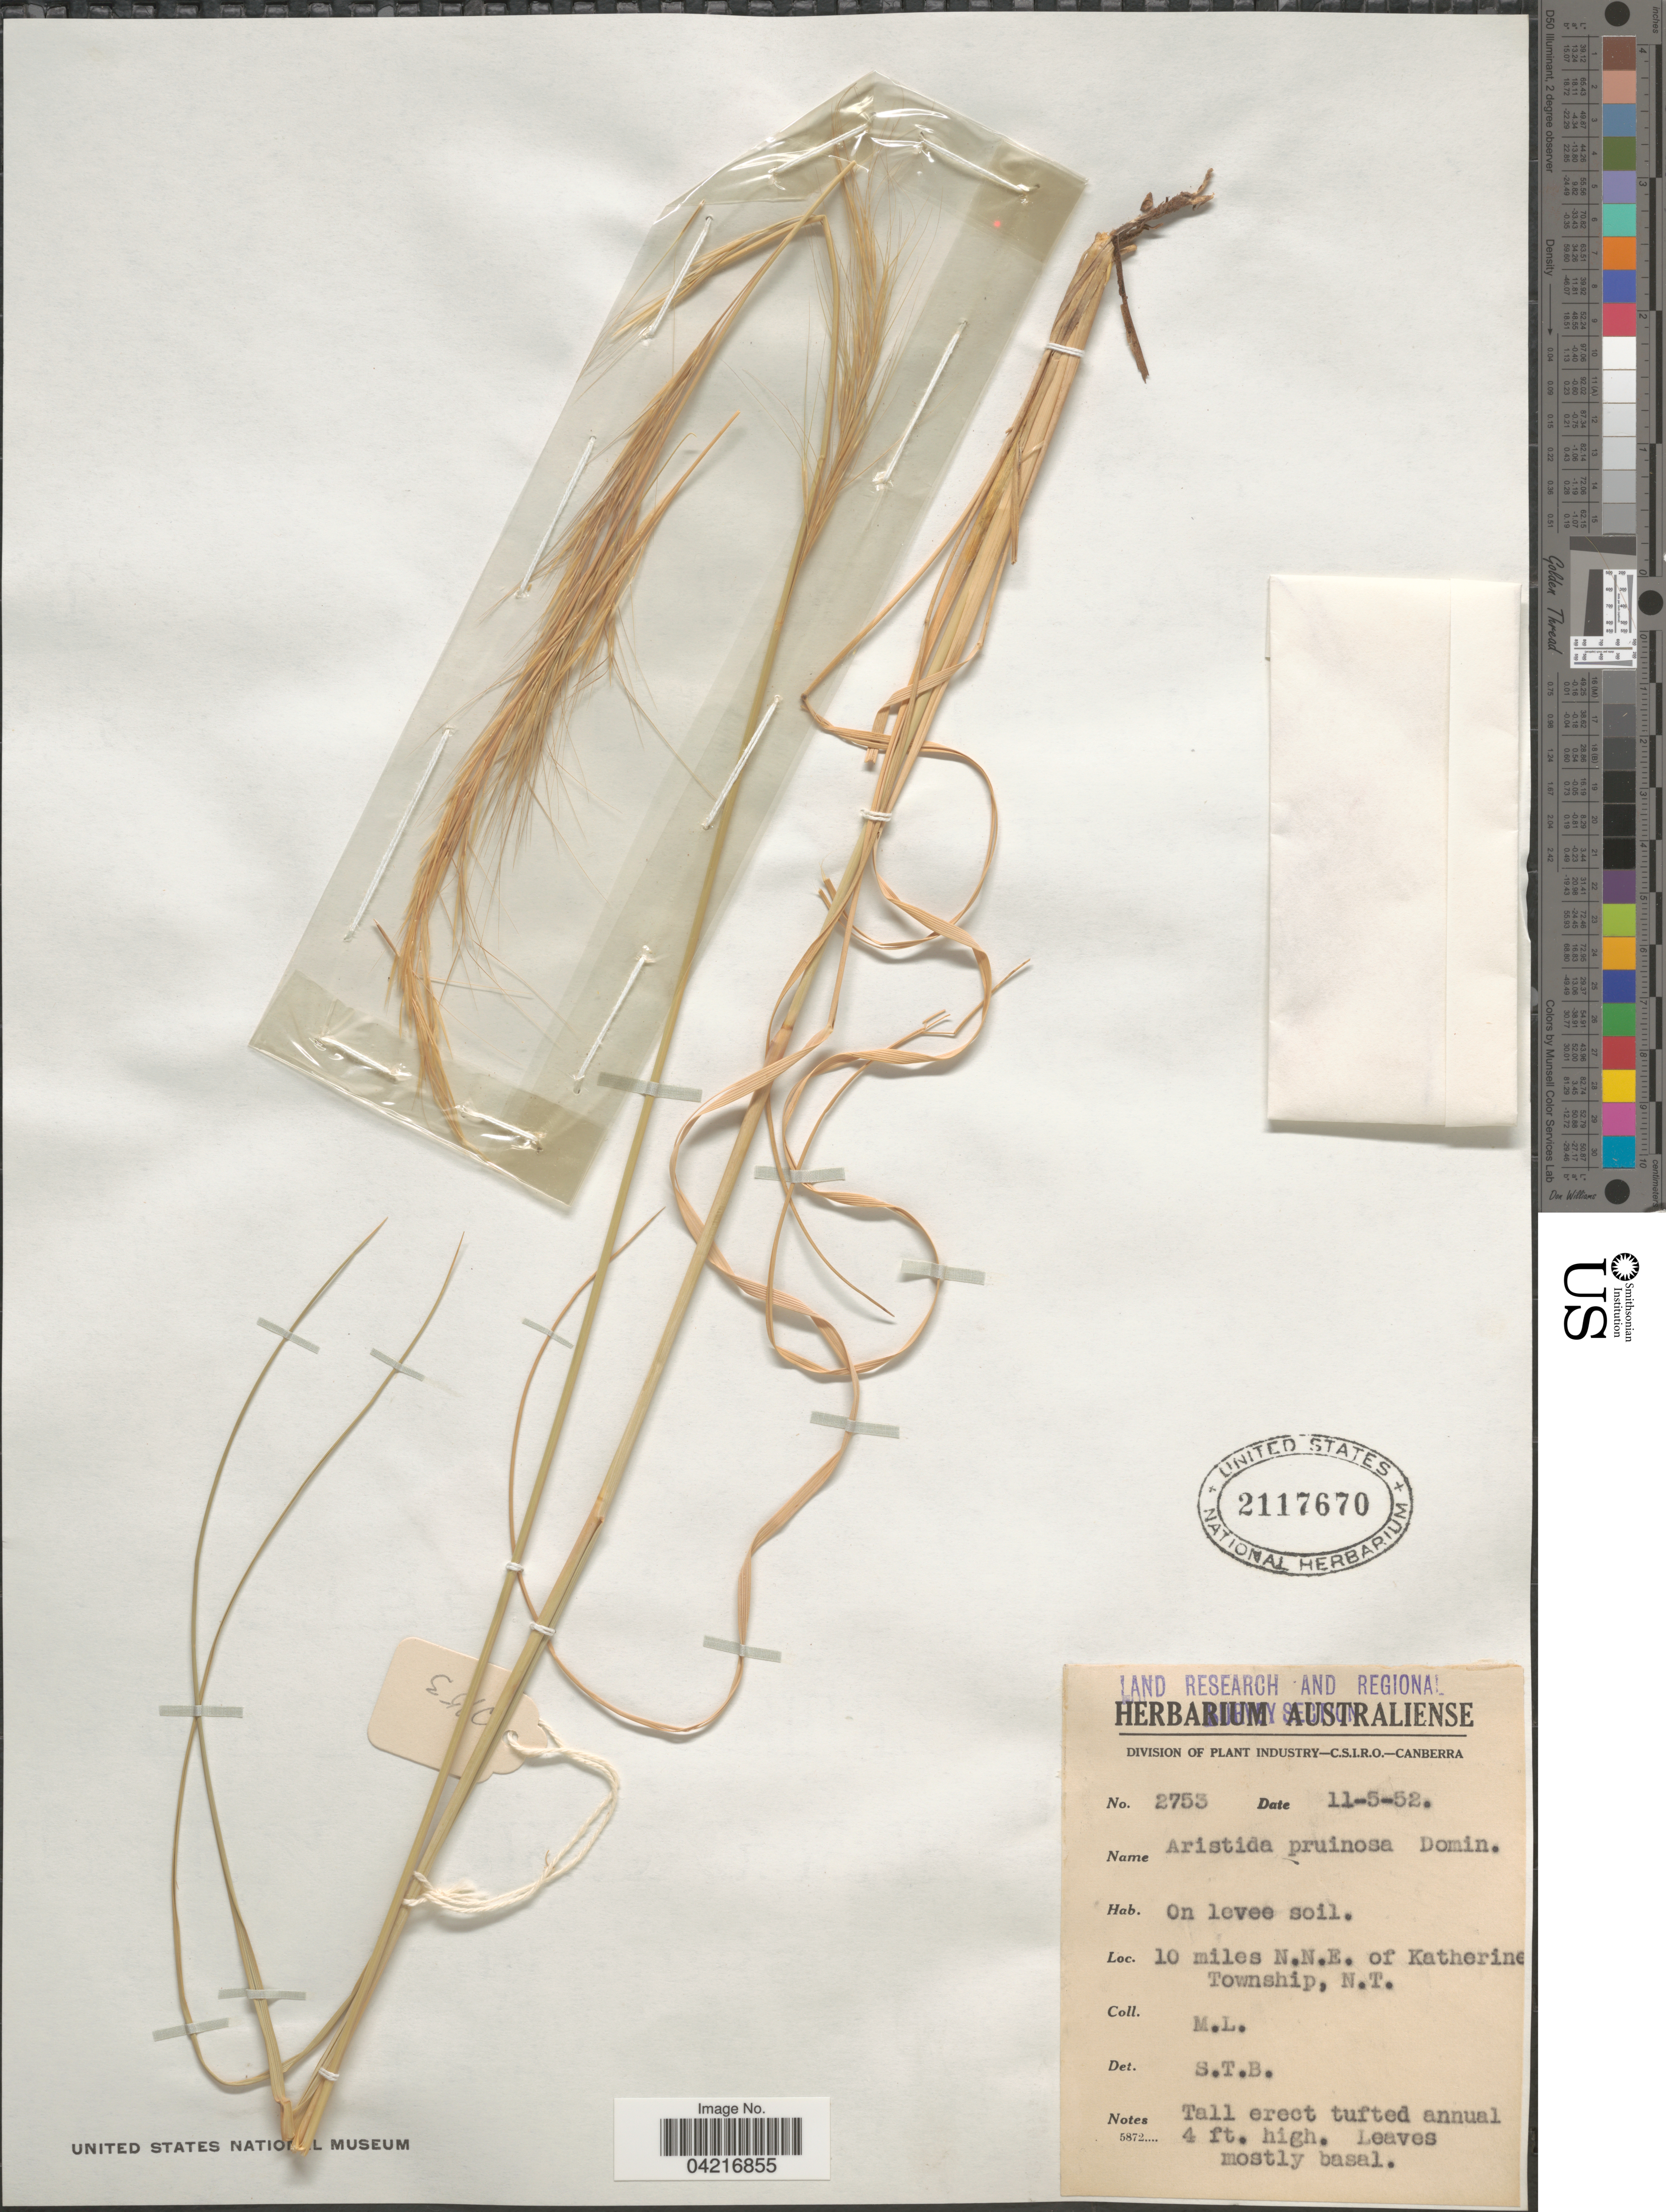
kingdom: Plantae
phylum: Tracheophyta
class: Liliopsida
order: Poales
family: Poaceae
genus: Aristida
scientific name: Aristida pruinosa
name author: Domin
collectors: M. L.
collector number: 2753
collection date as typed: Transcribed d/m/y: 11/5/52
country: Australia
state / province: Northern Territory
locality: Land Research and Regional [illegible text]. 10 miles N.N.E. of Katherine Township.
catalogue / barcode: US 2117670